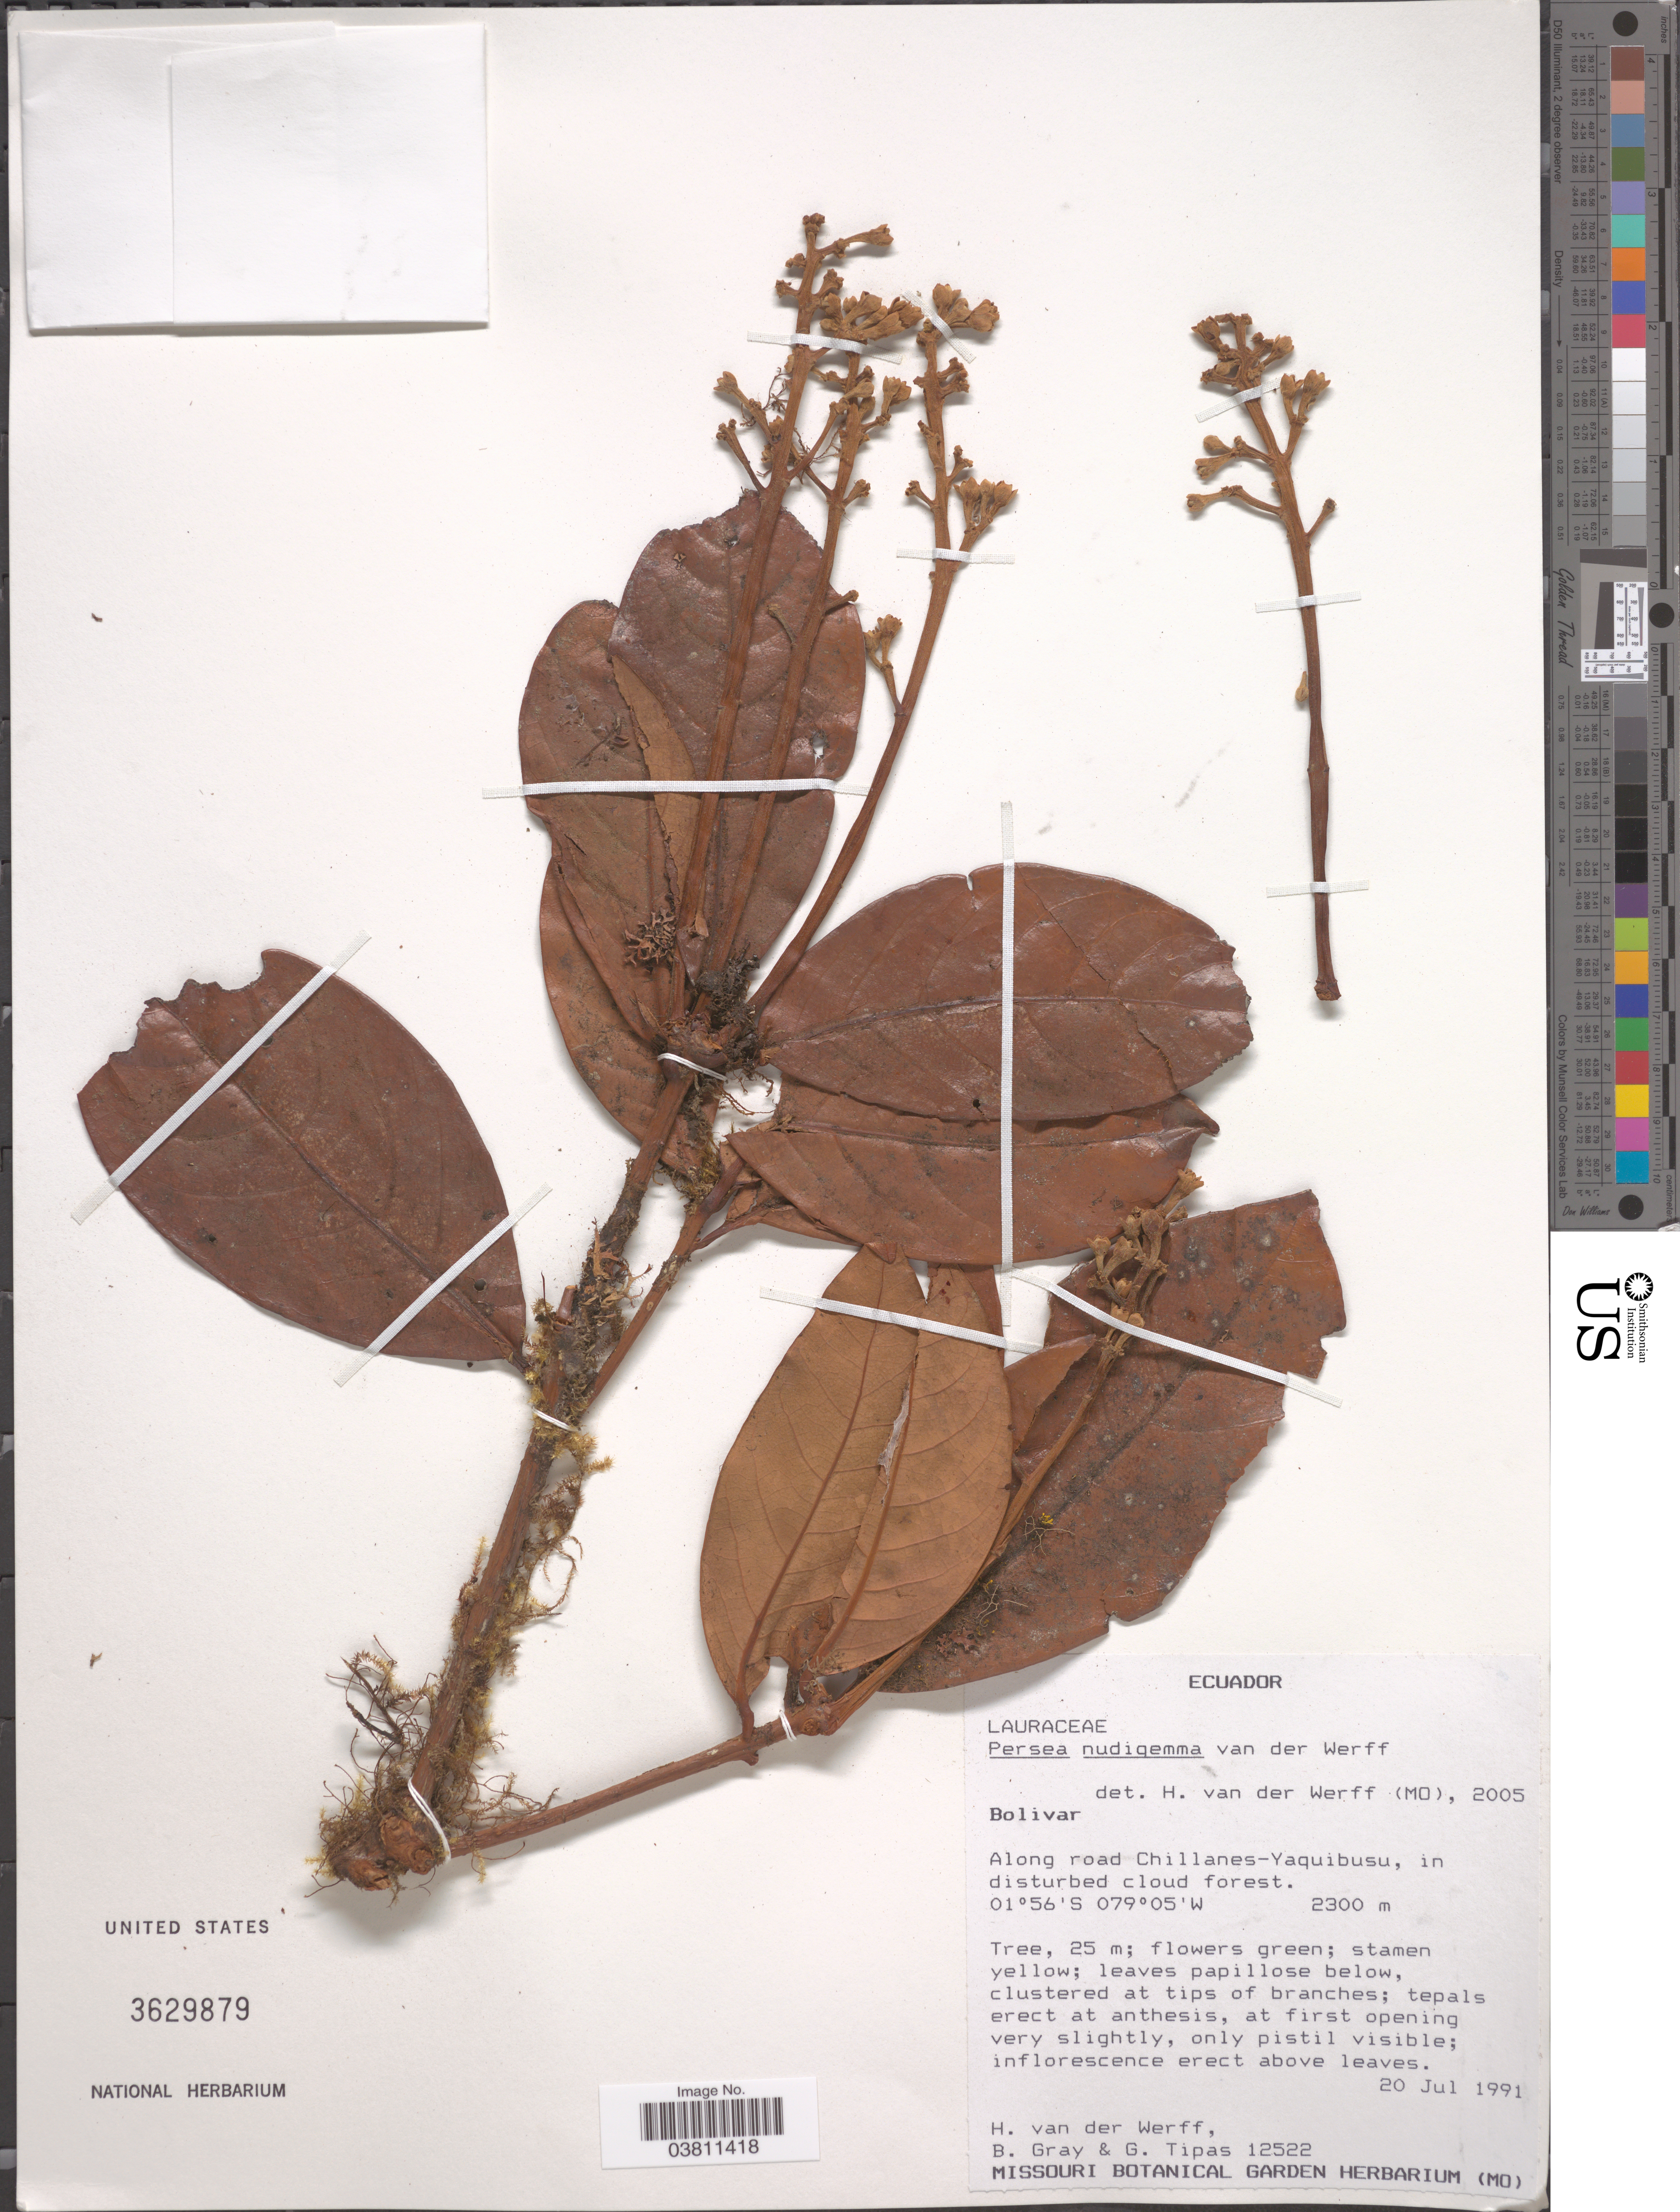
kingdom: Plantae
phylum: Tracheophyta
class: Magnoliopsida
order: Laurales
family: Lauraceae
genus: Persea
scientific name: Persea nudigemma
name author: van der Werff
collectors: H. van der Werff, B. Gray & G. Tipas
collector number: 12522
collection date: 1991-07-20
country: Ecuador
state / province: Bolívar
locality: Along road Chillanes-Yaquibusu, in disturbed cloud forest.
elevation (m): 2300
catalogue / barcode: US 3629879